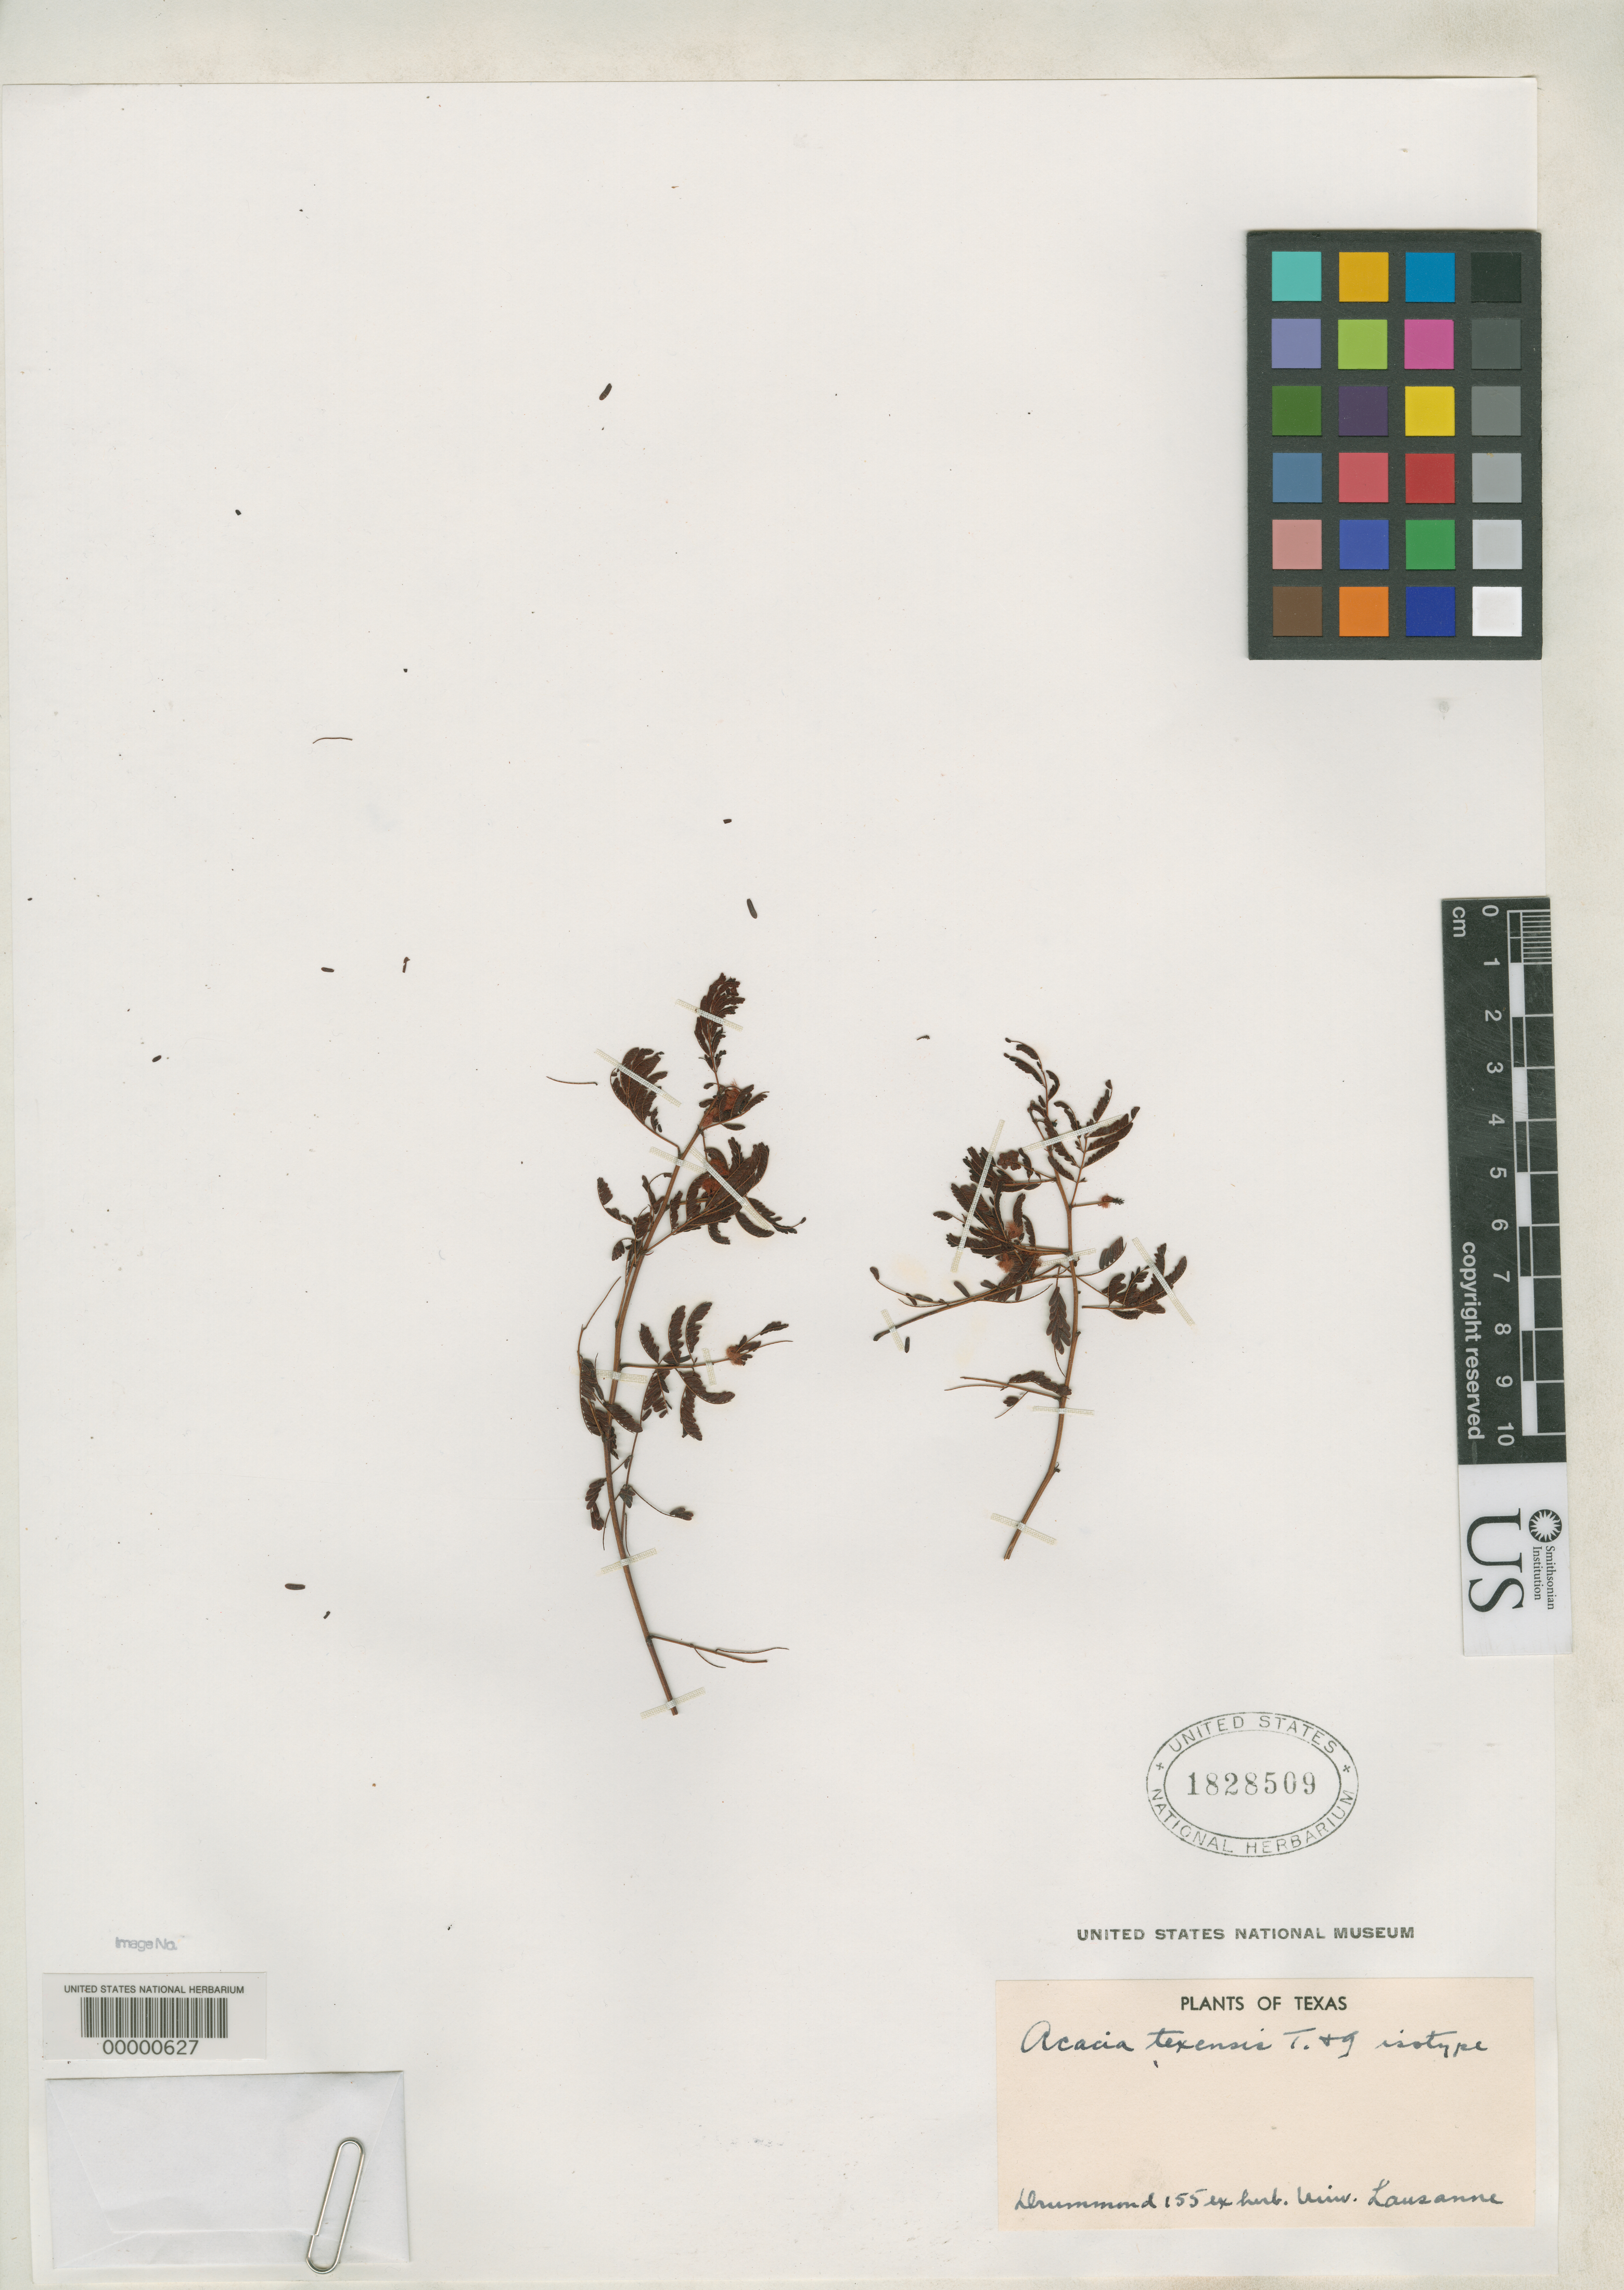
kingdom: Plantae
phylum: Tracheophyta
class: Magnoliopsida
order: Fabales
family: Fabaceae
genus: Acacia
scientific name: Acacia texensis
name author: Torr. & A. Gray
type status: Type Material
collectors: T. Drummond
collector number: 155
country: United States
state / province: Texas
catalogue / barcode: US 1828509